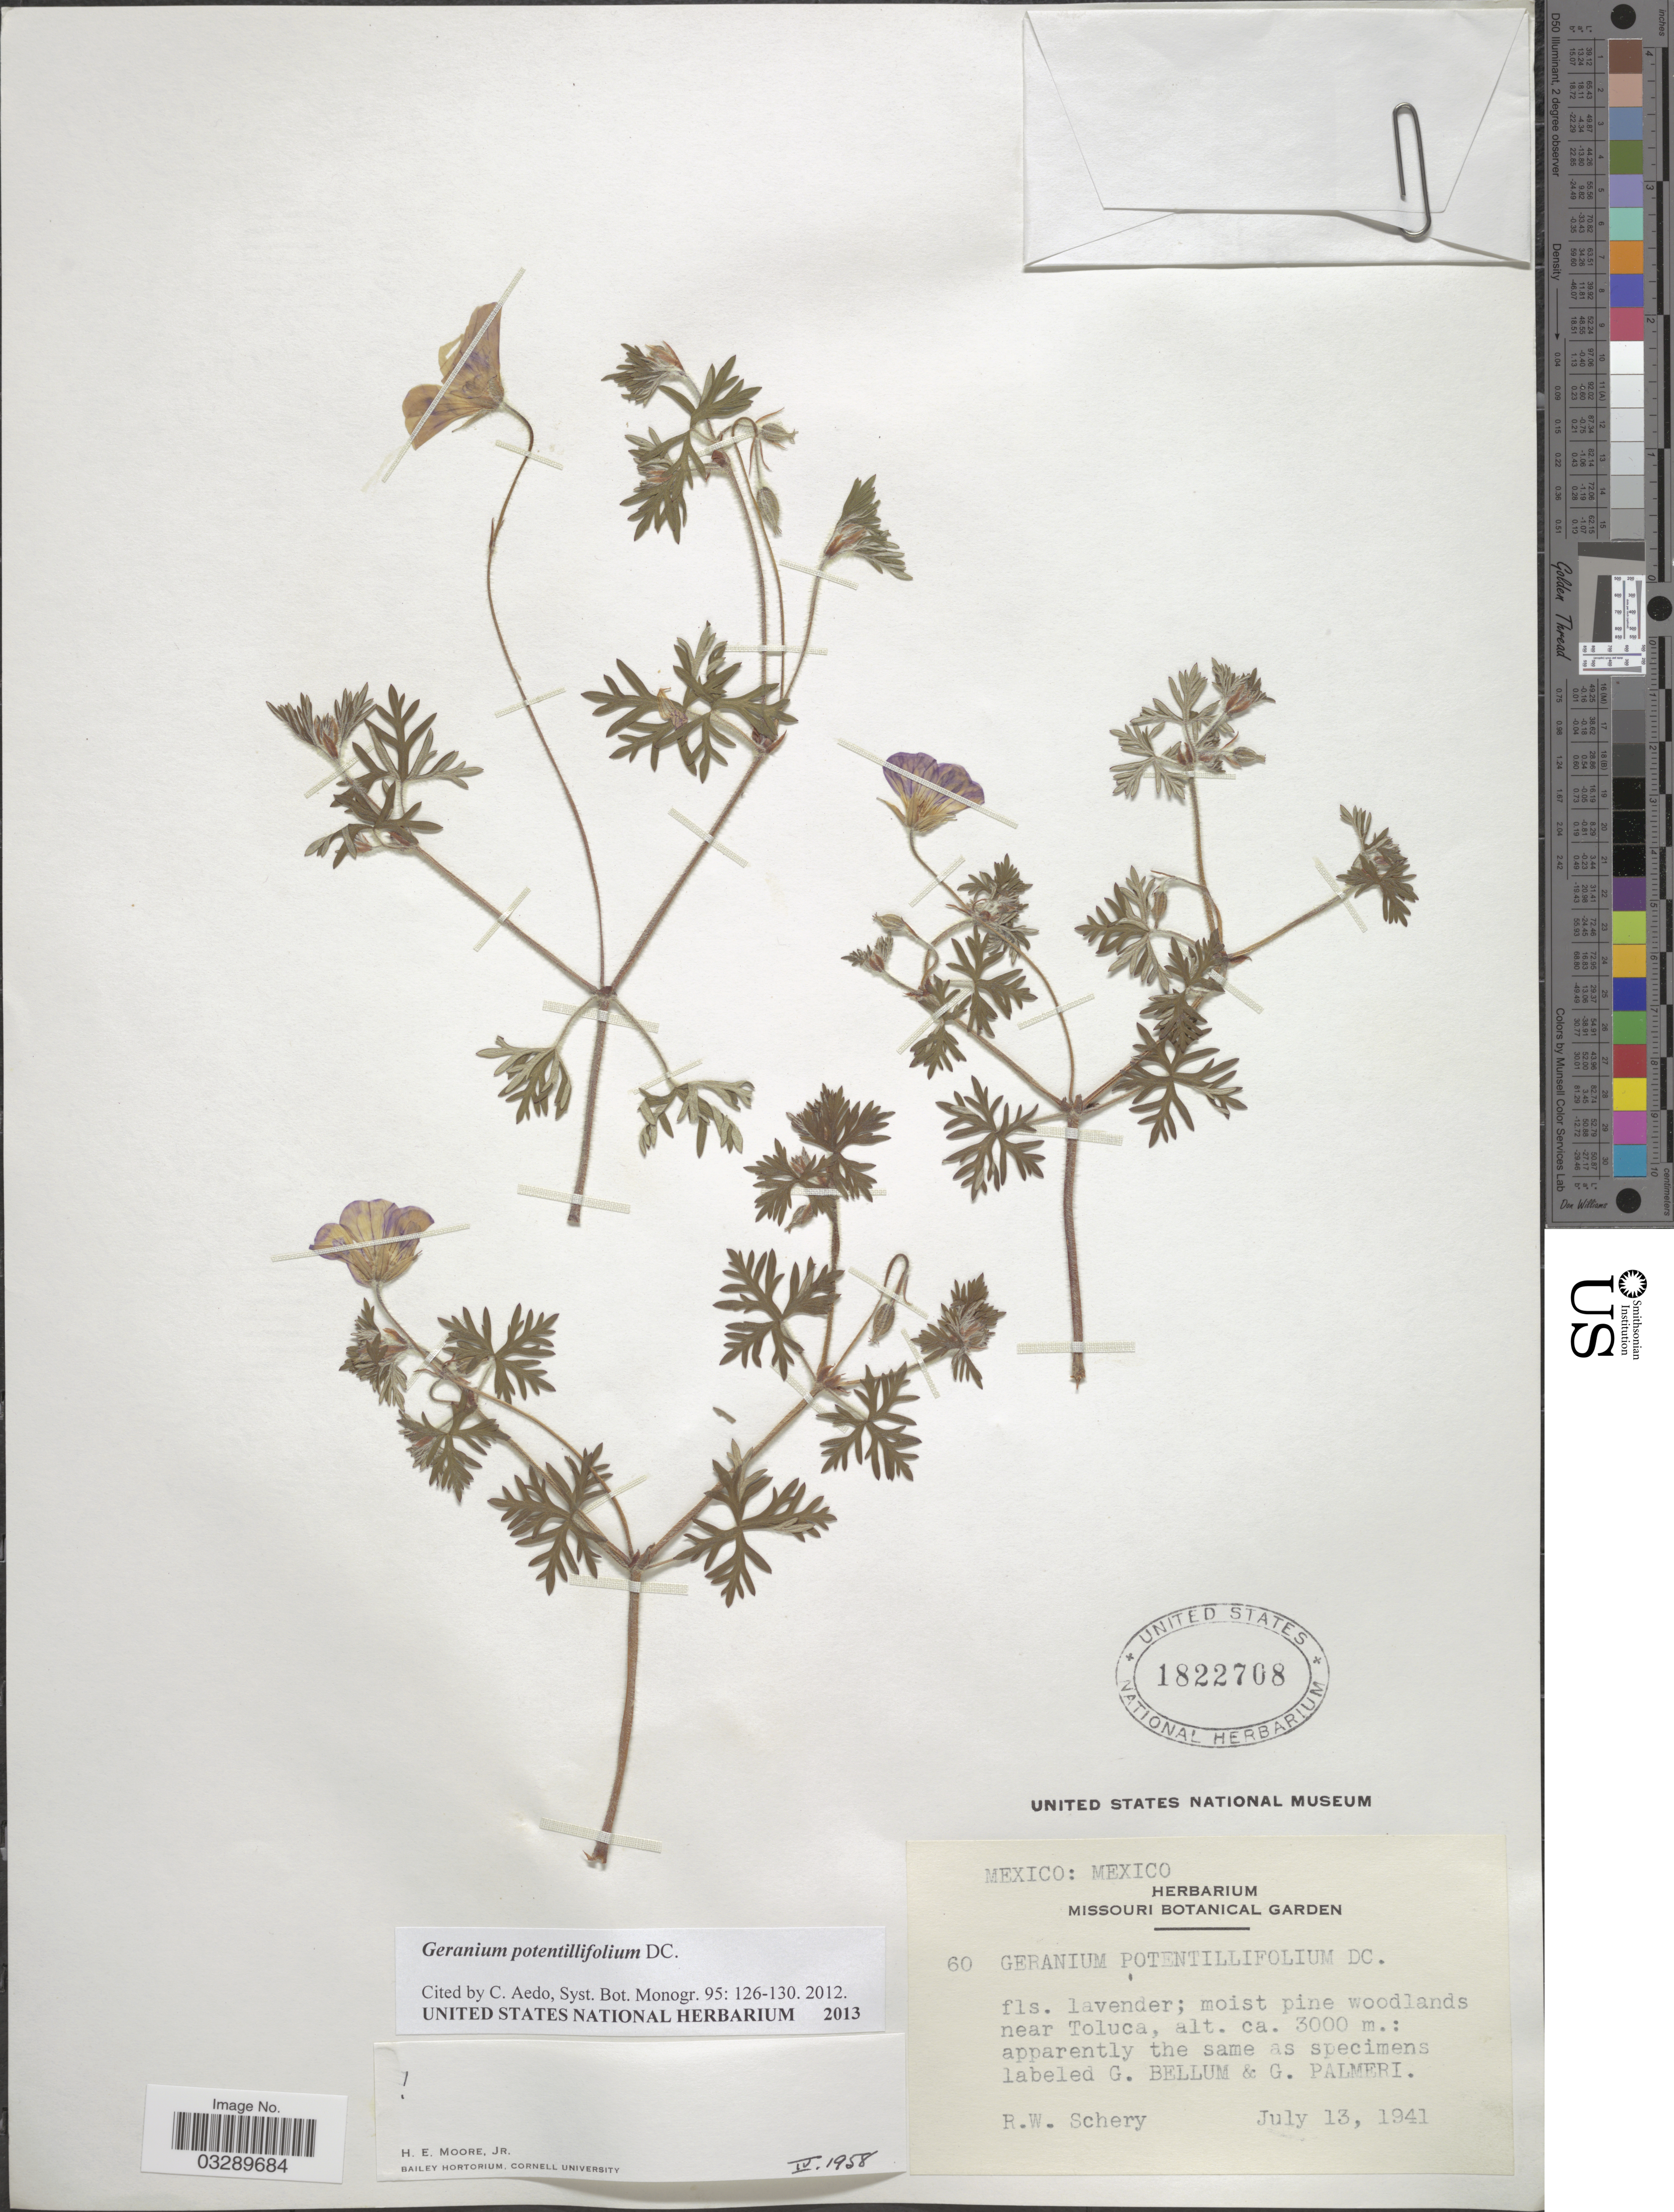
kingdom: Plantae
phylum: Tracheophyta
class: Magnoliopsida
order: Geraniales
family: Geraniaceae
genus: Geranium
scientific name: Geranium pontentillifolium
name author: DC.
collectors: R. W. Schery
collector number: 60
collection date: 1941-07-13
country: Mexico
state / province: México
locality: Moist pine woodlands near Toluca.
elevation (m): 3000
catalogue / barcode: US 1822708